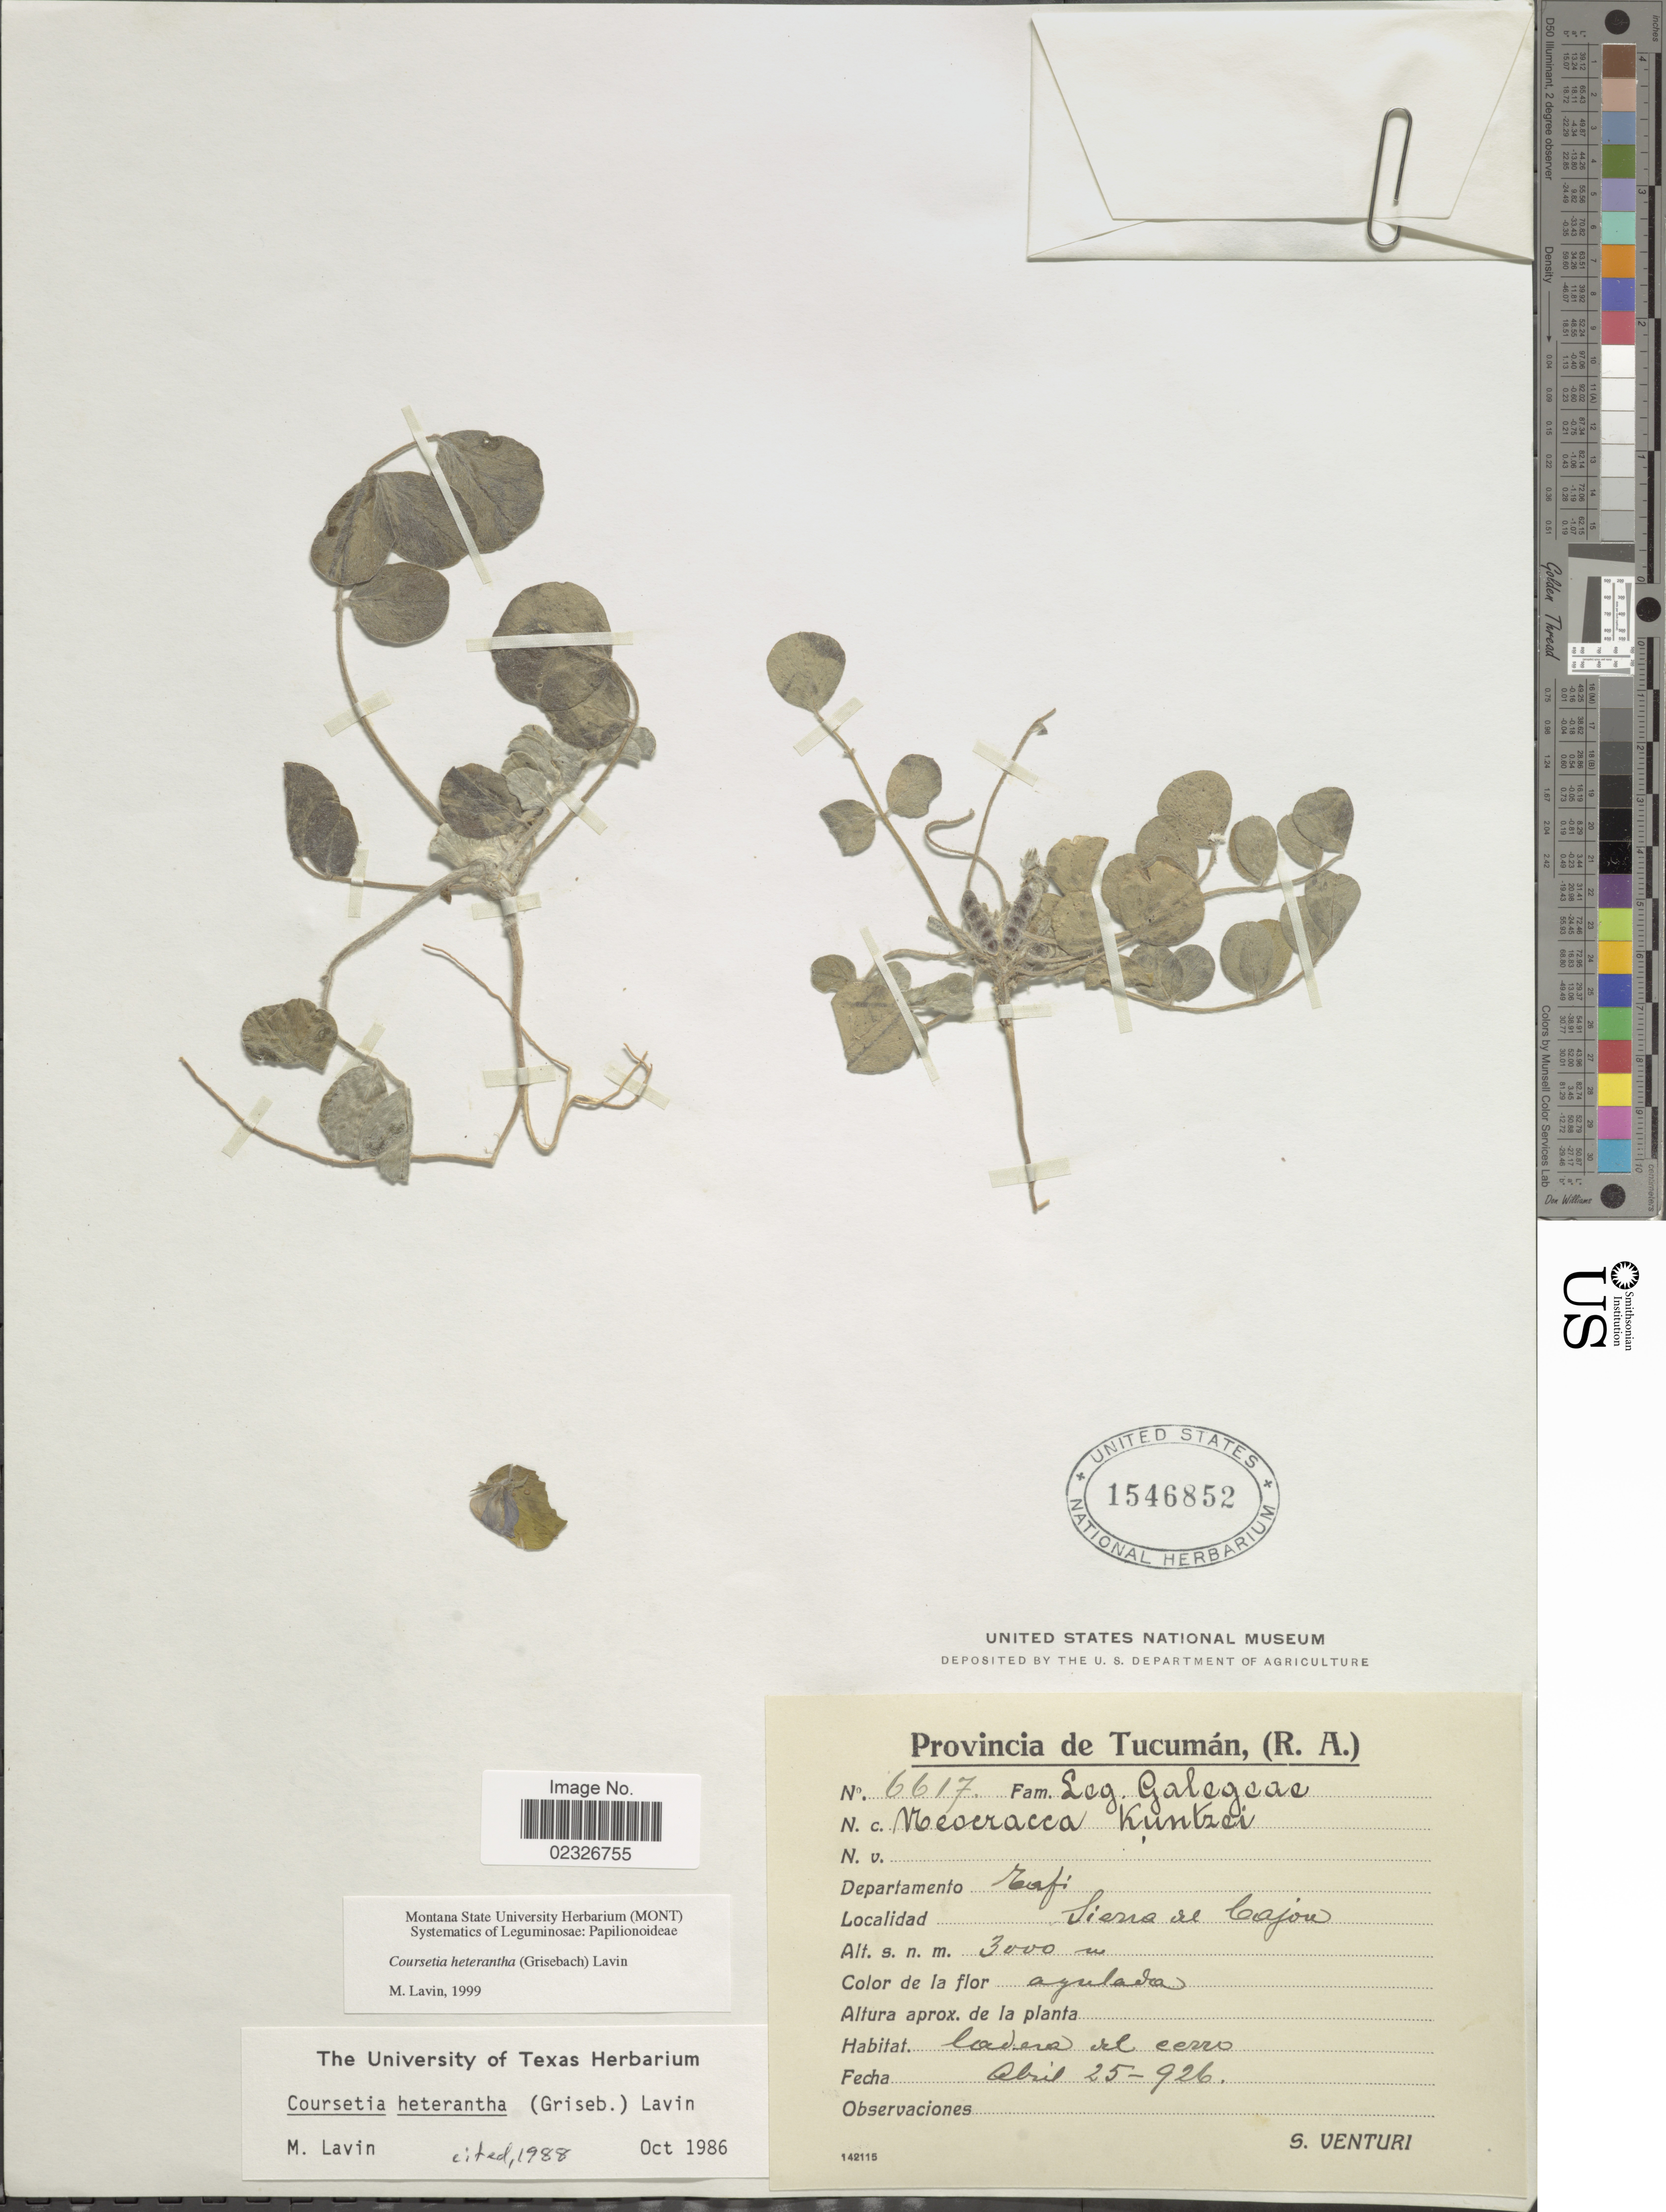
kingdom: Plantae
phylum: Tracheophyta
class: Magnoliopsida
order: Fabales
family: Fabaceae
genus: Coursetia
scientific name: Coursetia heterantha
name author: (Griseb.) Lavin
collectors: S. Venturi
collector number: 6617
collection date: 1926-04-25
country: Argentina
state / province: Tucuman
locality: Provincia de Tucumán, (R.A.). Departamento Tafi. Sierra de Cajon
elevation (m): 3000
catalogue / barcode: US 1546852